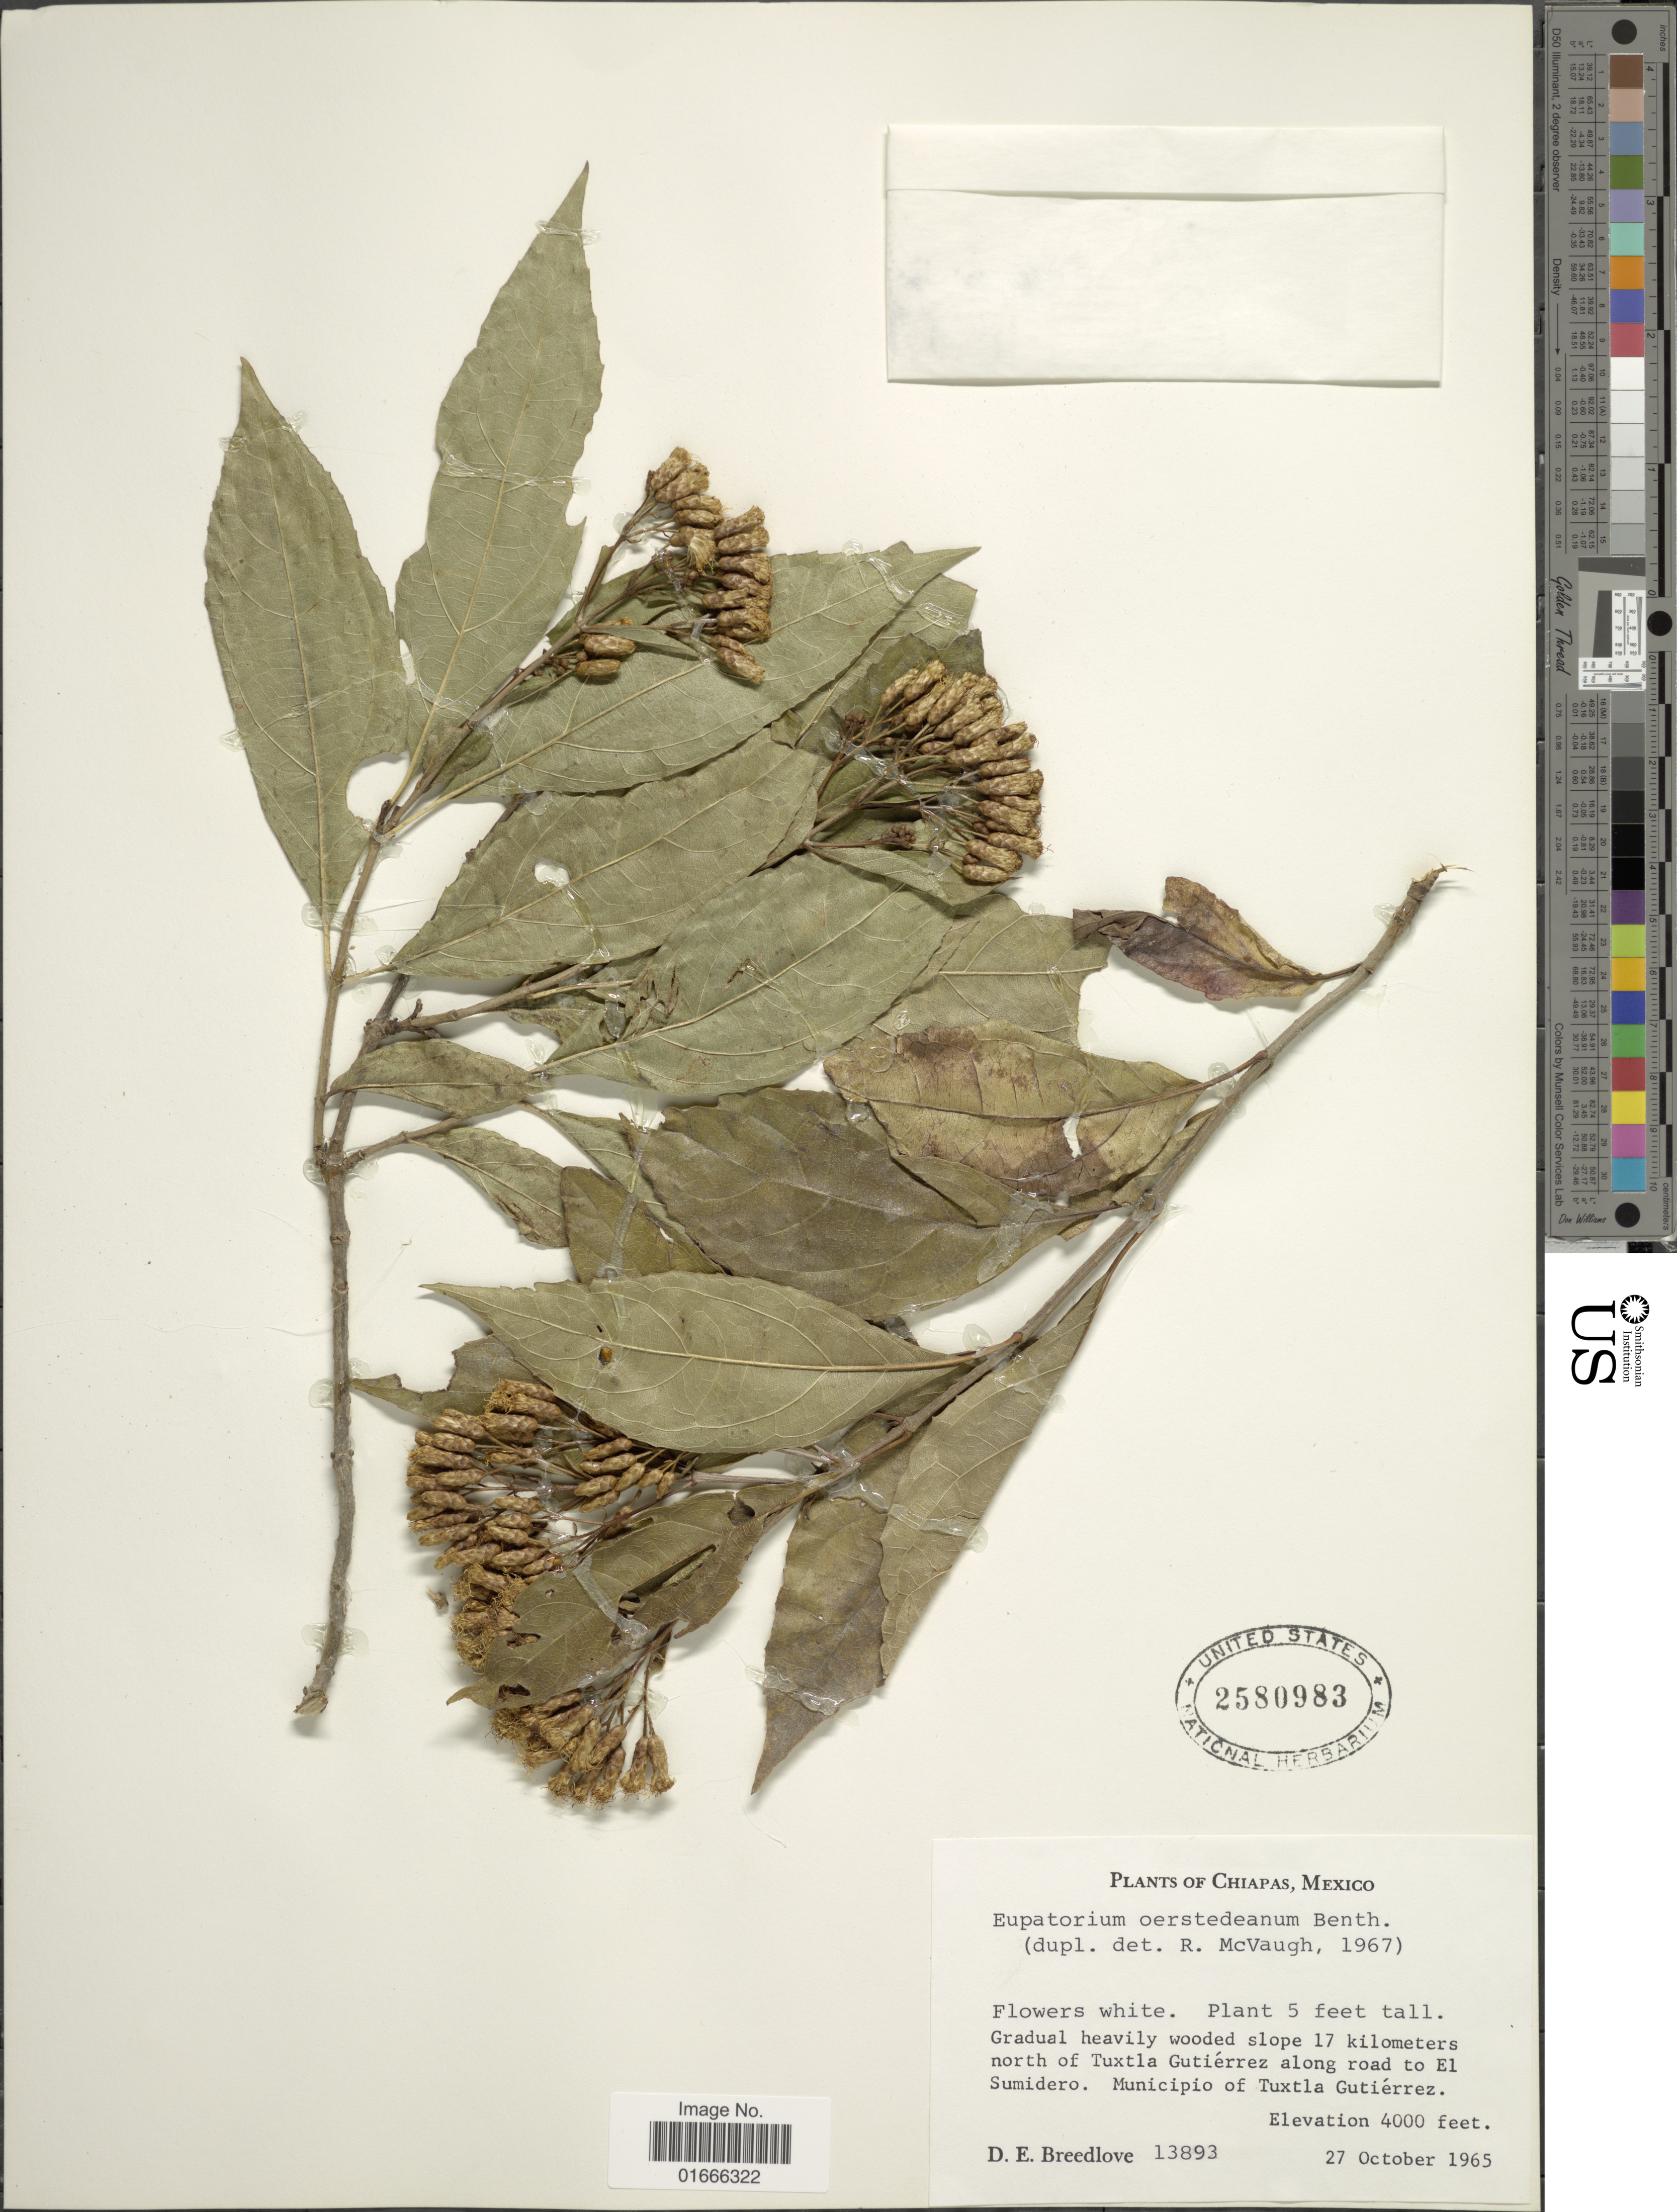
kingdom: Plantae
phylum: Tracheophyta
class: Magnoliopsida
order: Asterales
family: Asteraceae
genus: Chromolaena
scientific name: Chromolaena quercetorum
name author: (L.O. Williams) R.M. King & H. Rob.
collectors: D. E. Breedlove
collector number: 13893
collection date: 1965-10-27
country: Mexico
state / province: Chiapas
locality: Gradual heavily wooded slope 17 kilometers north of Tuxtla Gutierrez along road to El Sumidero, Municipio of Tuxtla Gutierrez.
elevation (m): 1219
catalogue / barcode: US 2580983